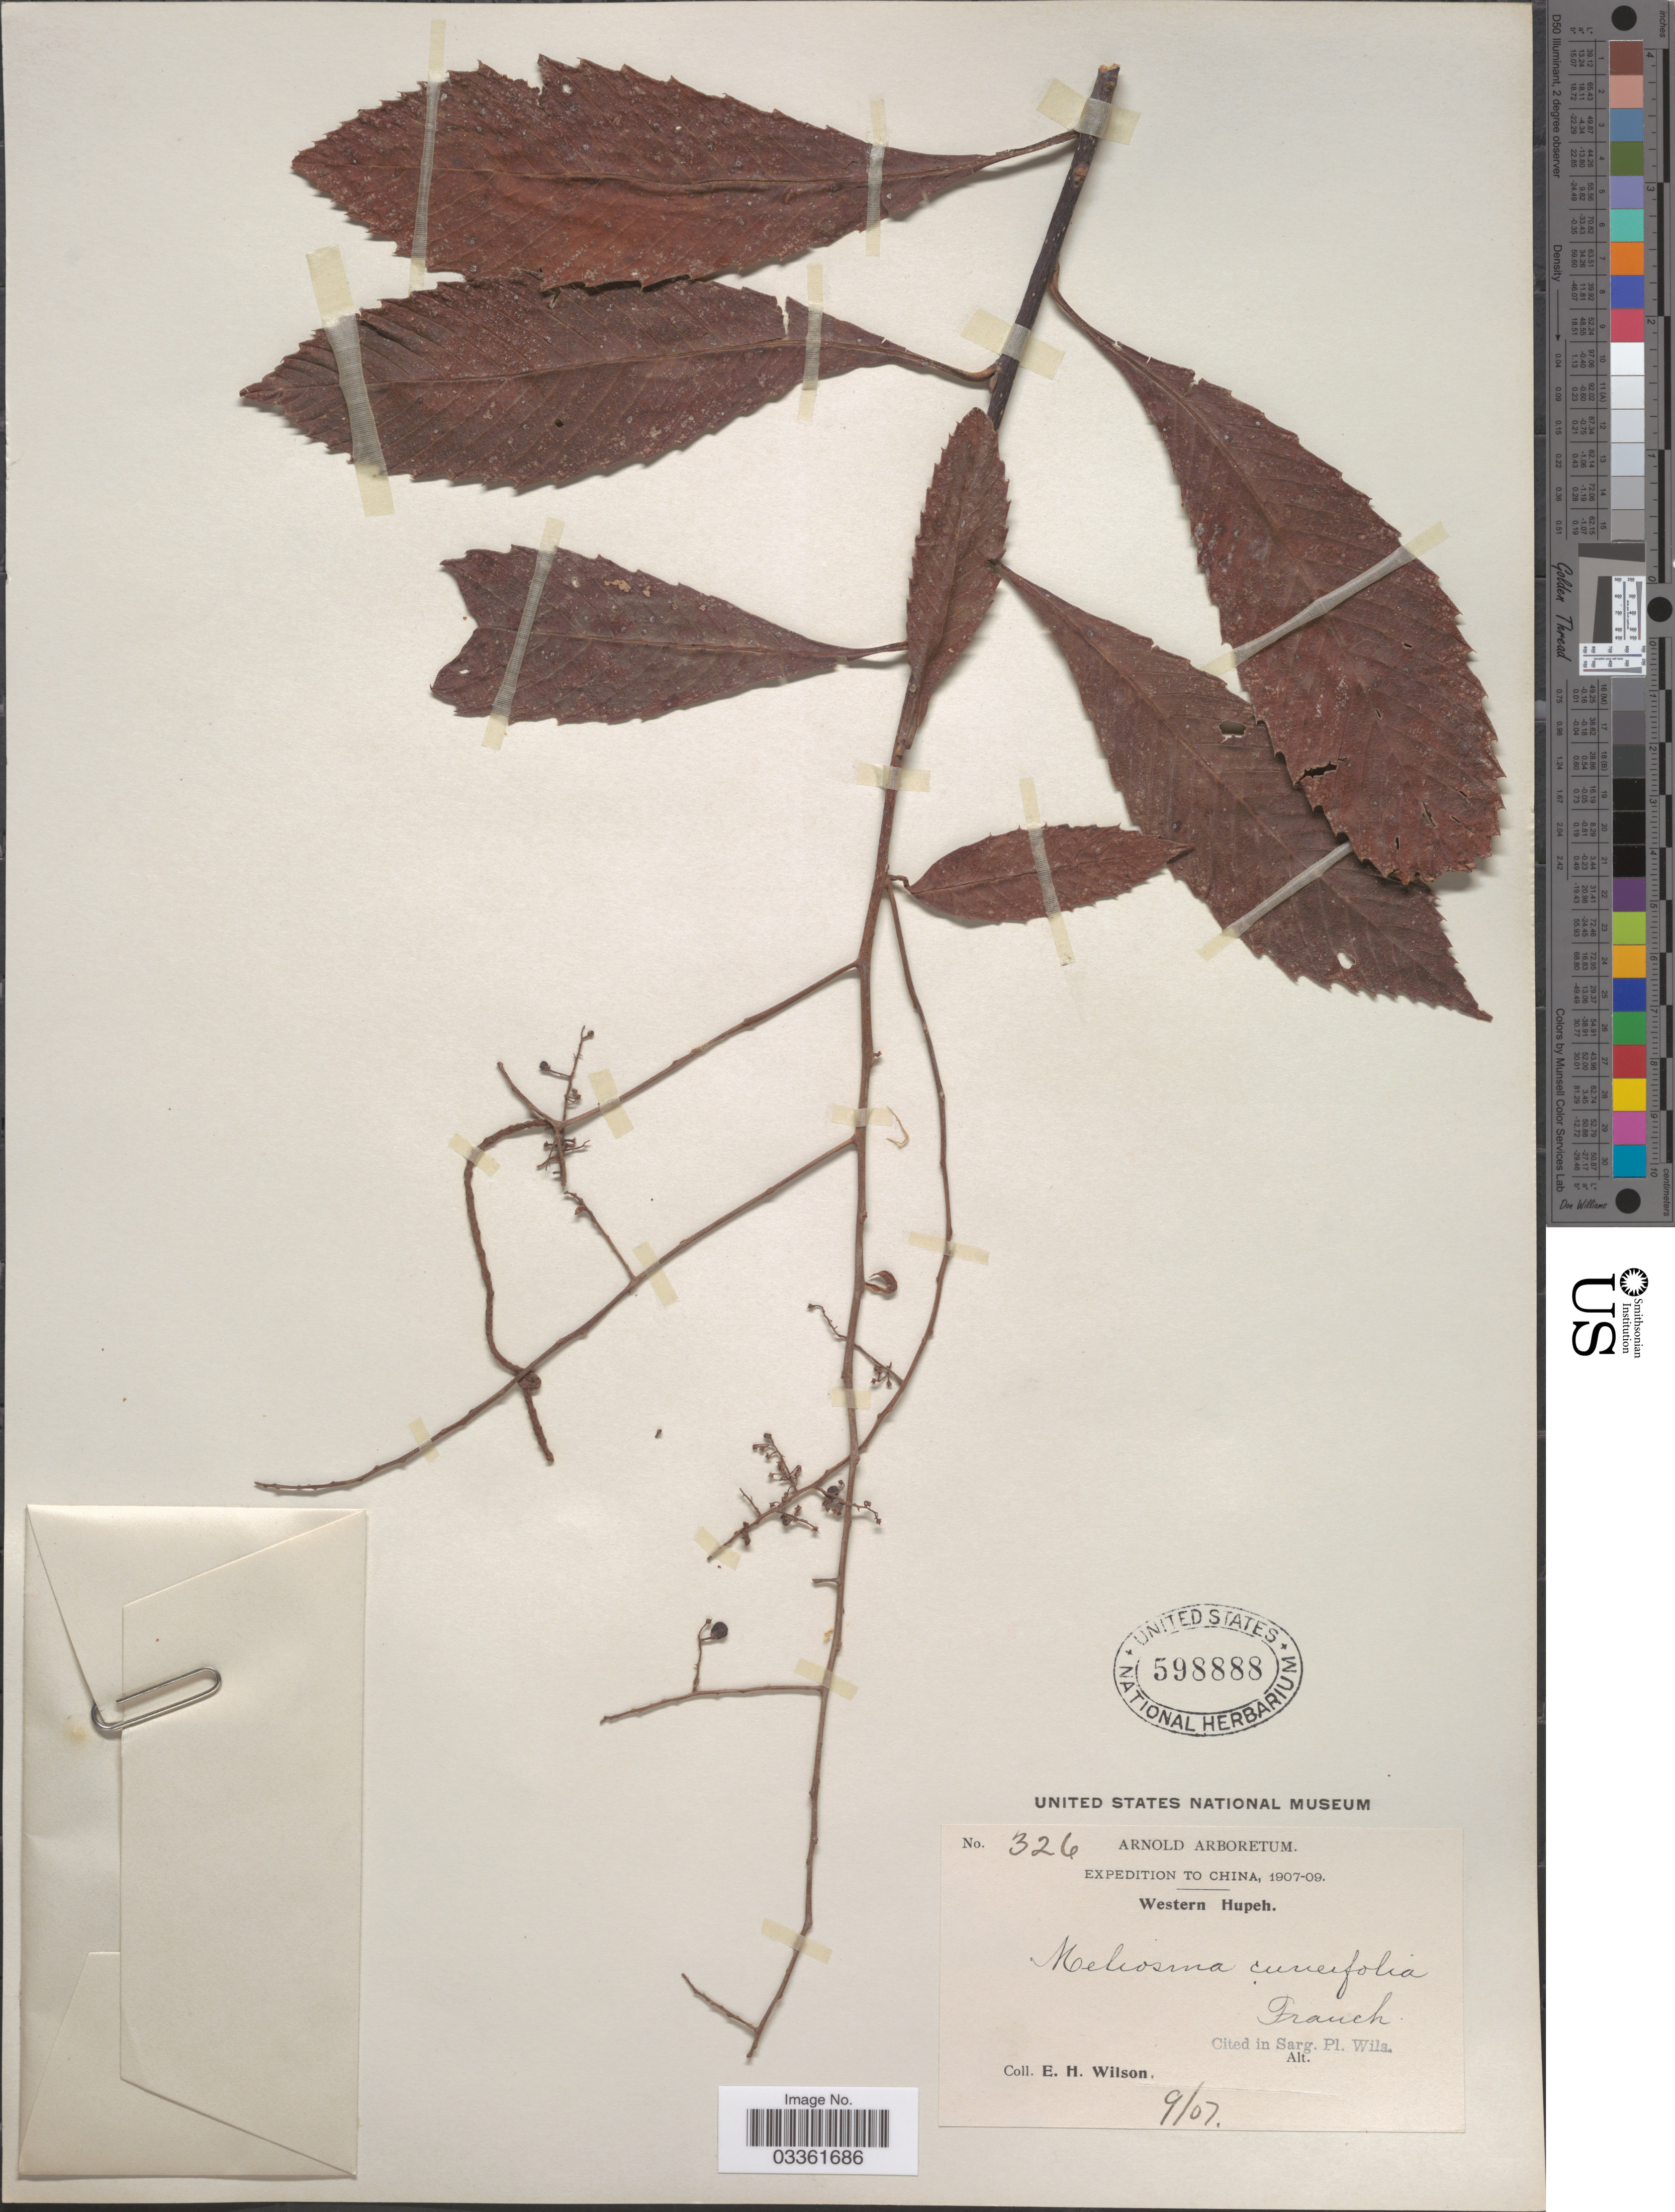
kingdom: Plantae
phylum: Tracheophyta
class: Magnoliopsida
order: Proteales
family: Sabiaceae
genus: Meliosma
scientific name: Meliosma cuneifolia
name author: Franch.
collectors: E. Wilson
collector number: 326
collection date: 1907-09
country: China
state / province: Hubei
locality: Western Hupeh.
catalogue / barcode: US 598888